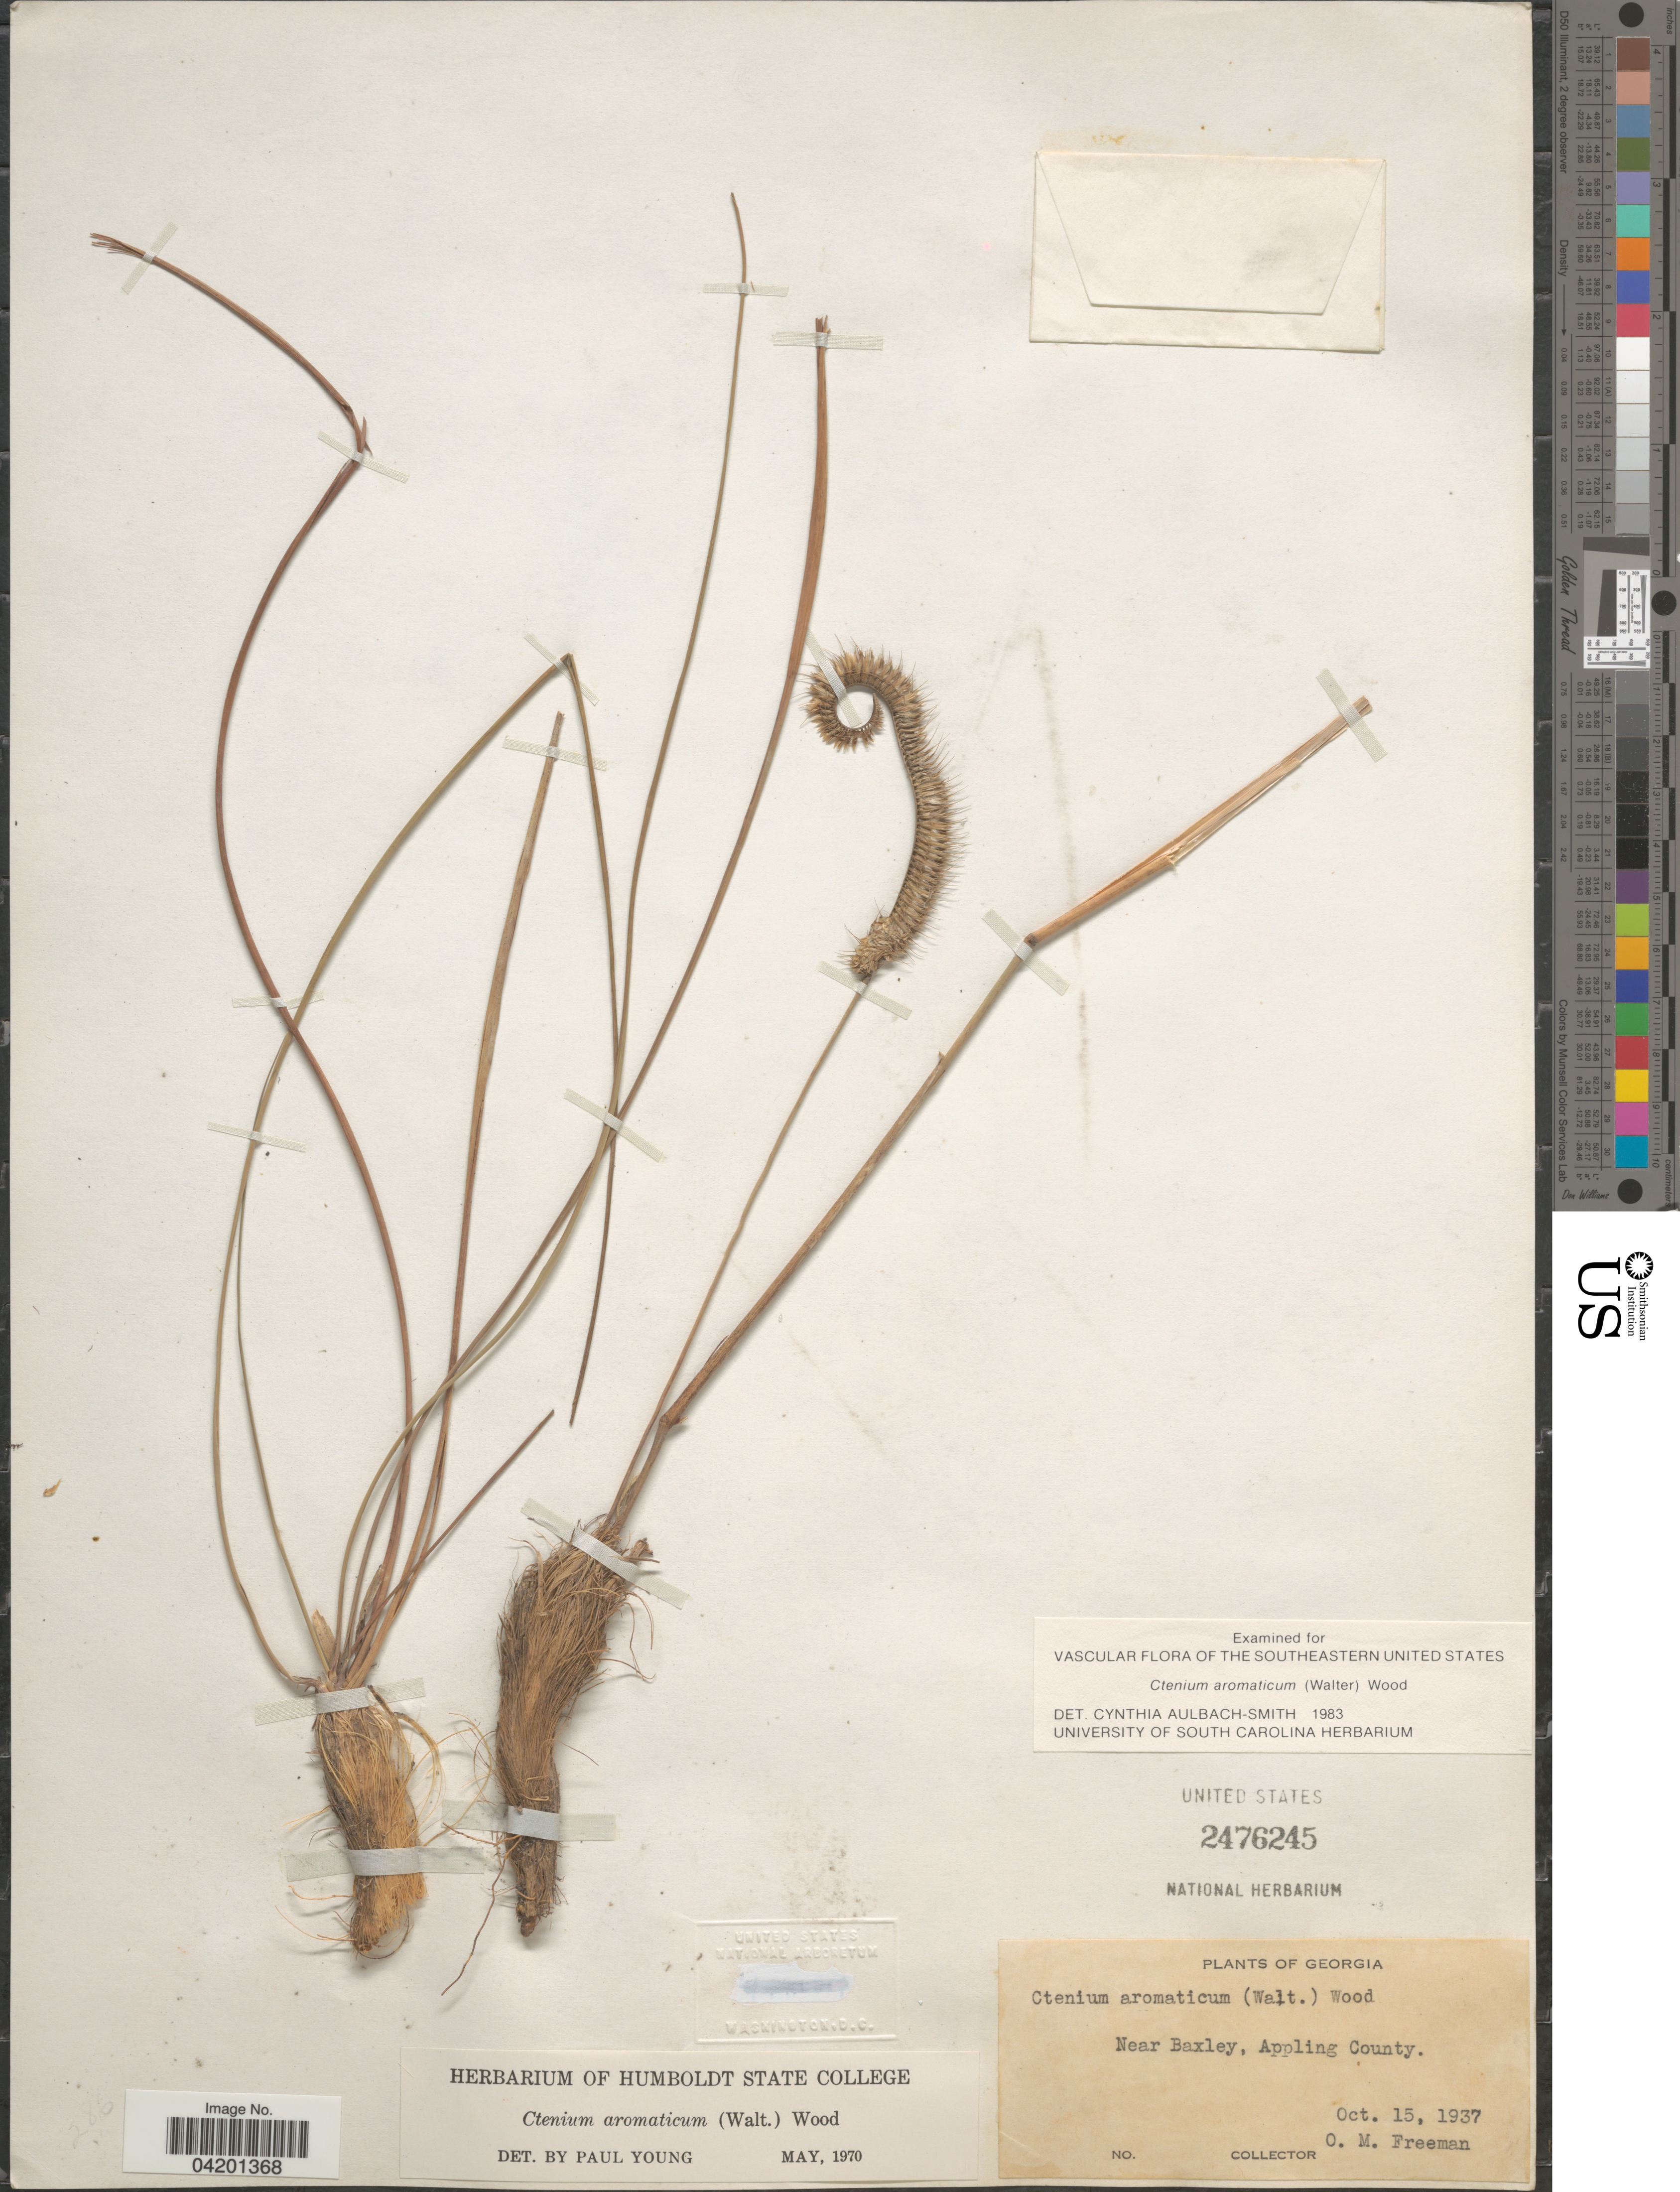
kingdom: Plantae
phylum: Tracheophyta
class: Liliopsida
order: Poales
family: Poaceae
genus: Ctenium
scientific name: Ctenium aromaticum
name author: (Walter) Alph. Wood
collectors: O. Freeman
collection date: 1937-10-15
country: United States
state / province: Georgia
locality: Near Baxley, Appling County.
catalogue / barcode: US 2476245